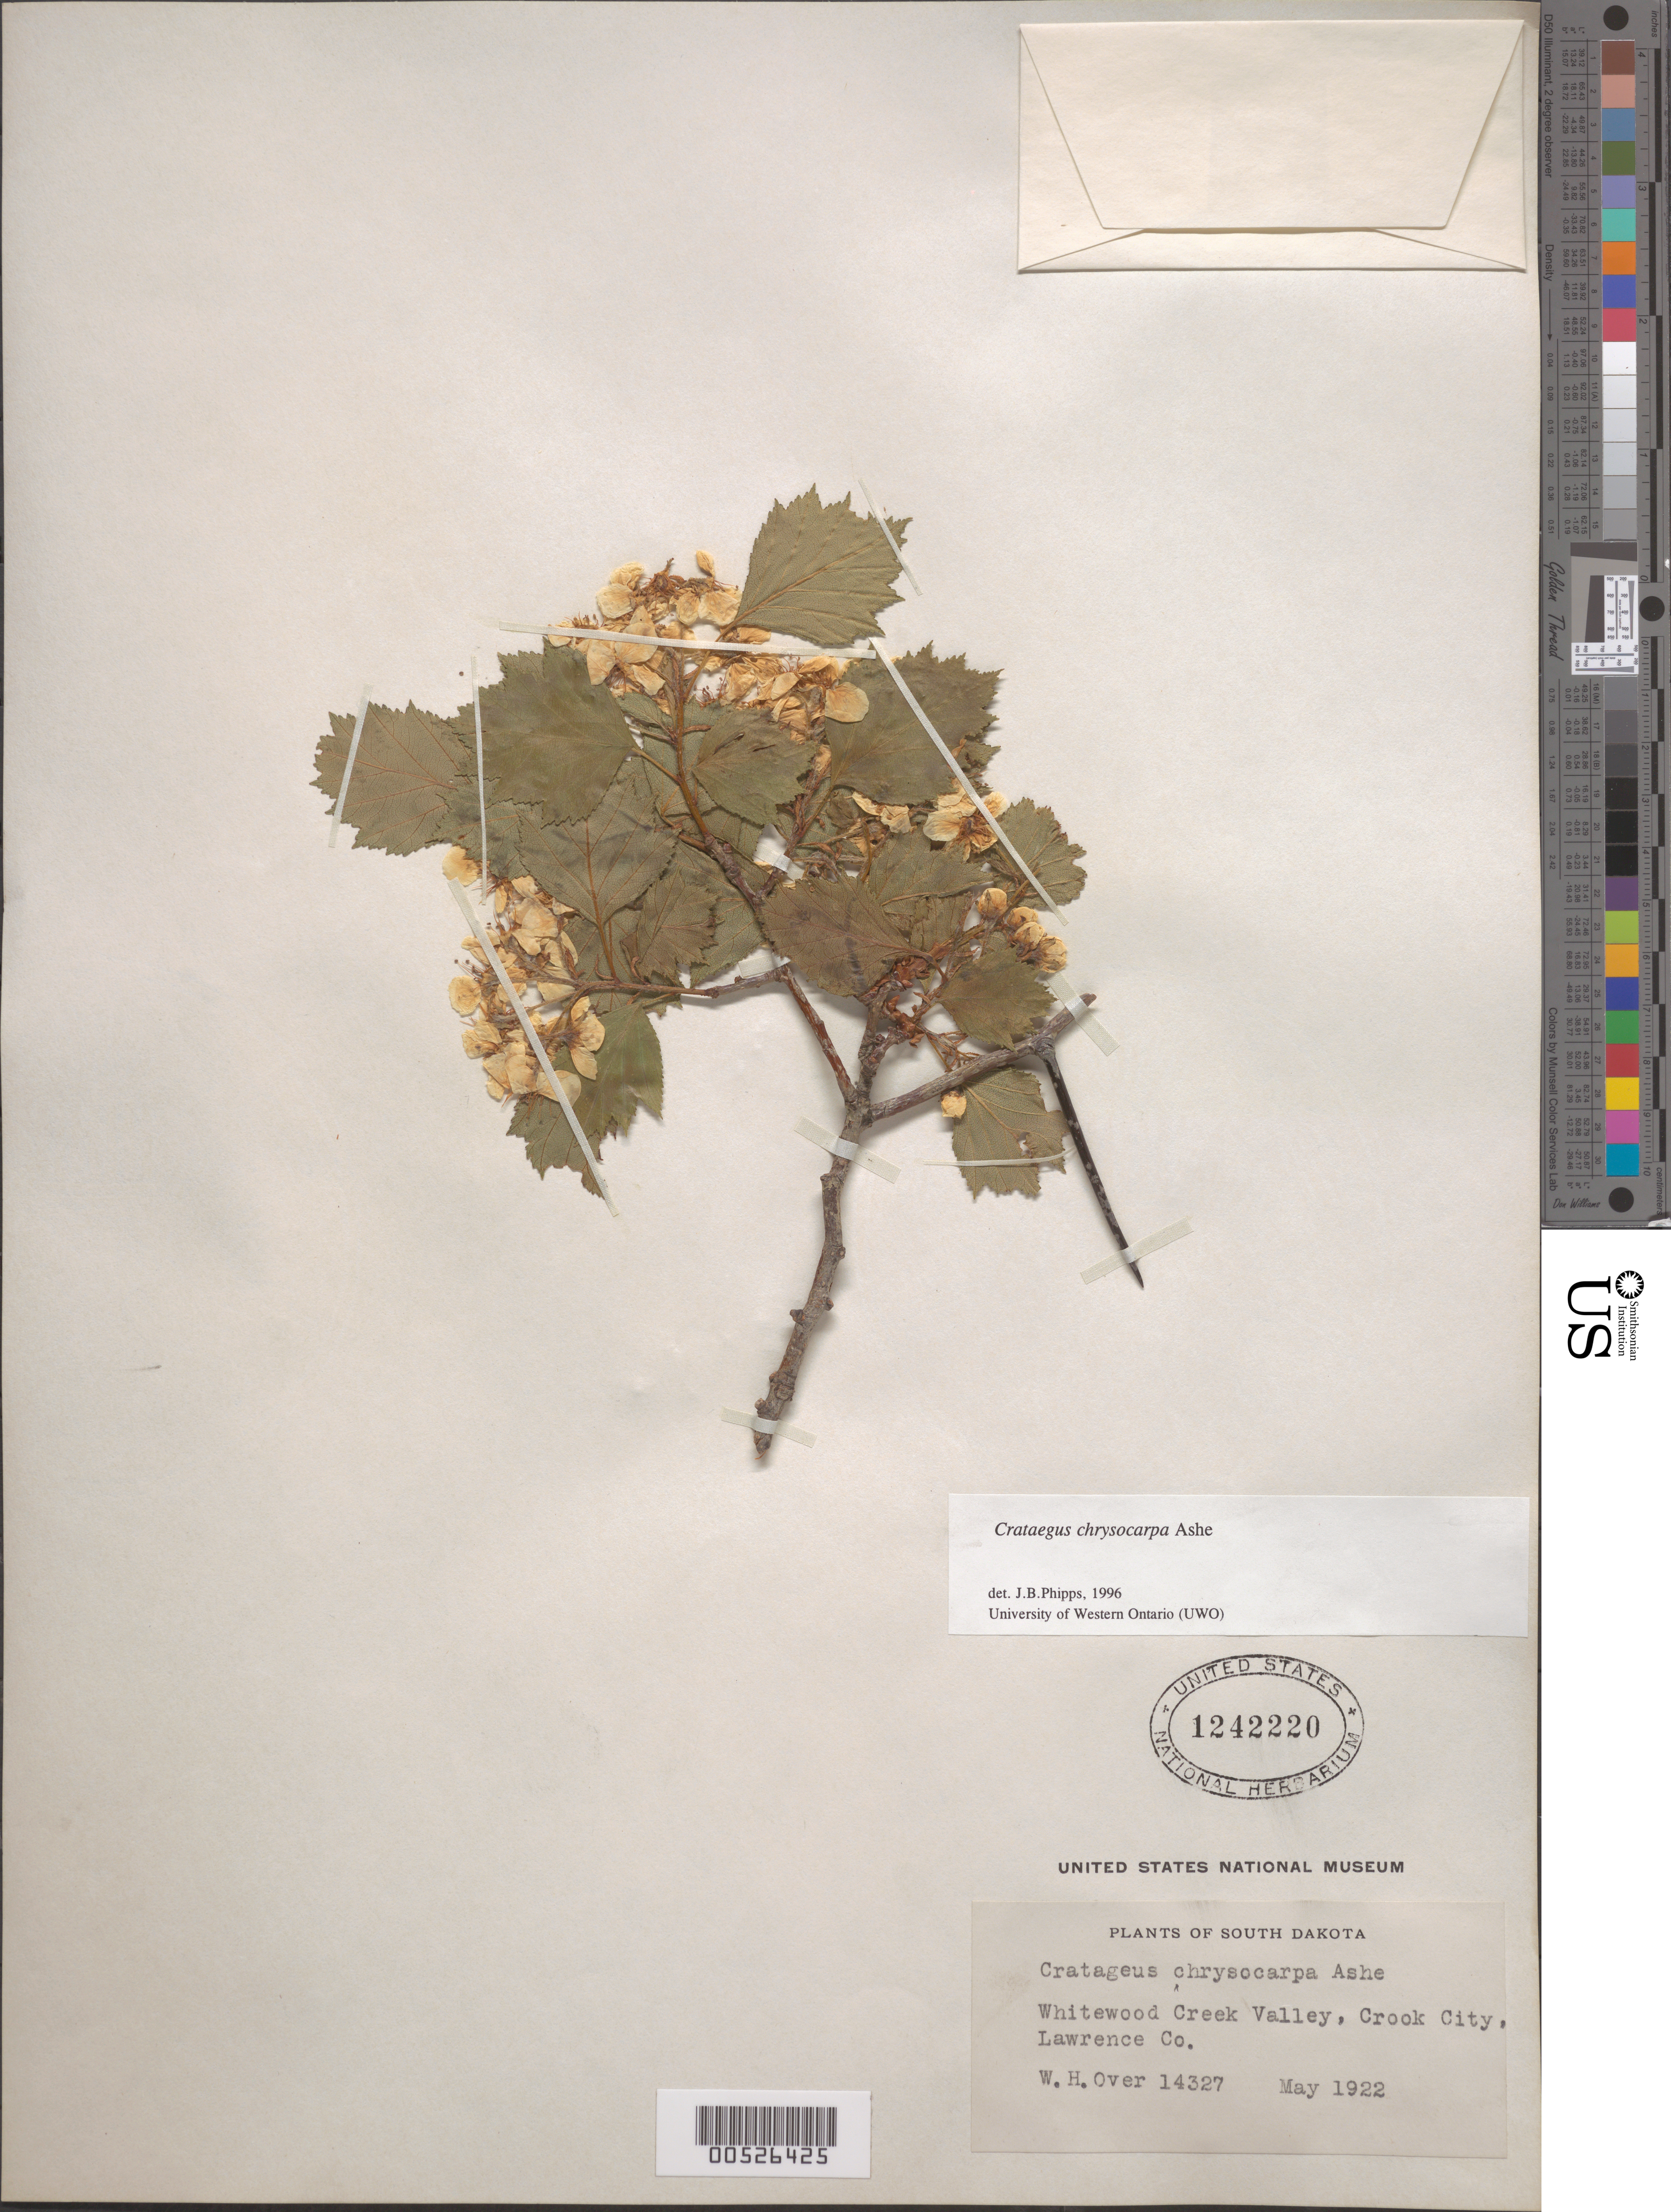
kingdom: Plantae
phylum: Tracheophyta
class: Magnoliopsida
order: Rosales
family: Rosaceae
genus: Crataegus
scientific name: Crataegus chrysocarpa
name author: Ashe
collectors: W. Over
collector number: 14327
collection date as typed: May 1922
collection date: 1922-05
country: United States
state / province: South Dakota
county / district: Lawrence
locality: Whitewood Creek Valley, Crook City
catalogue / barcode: US 1242220